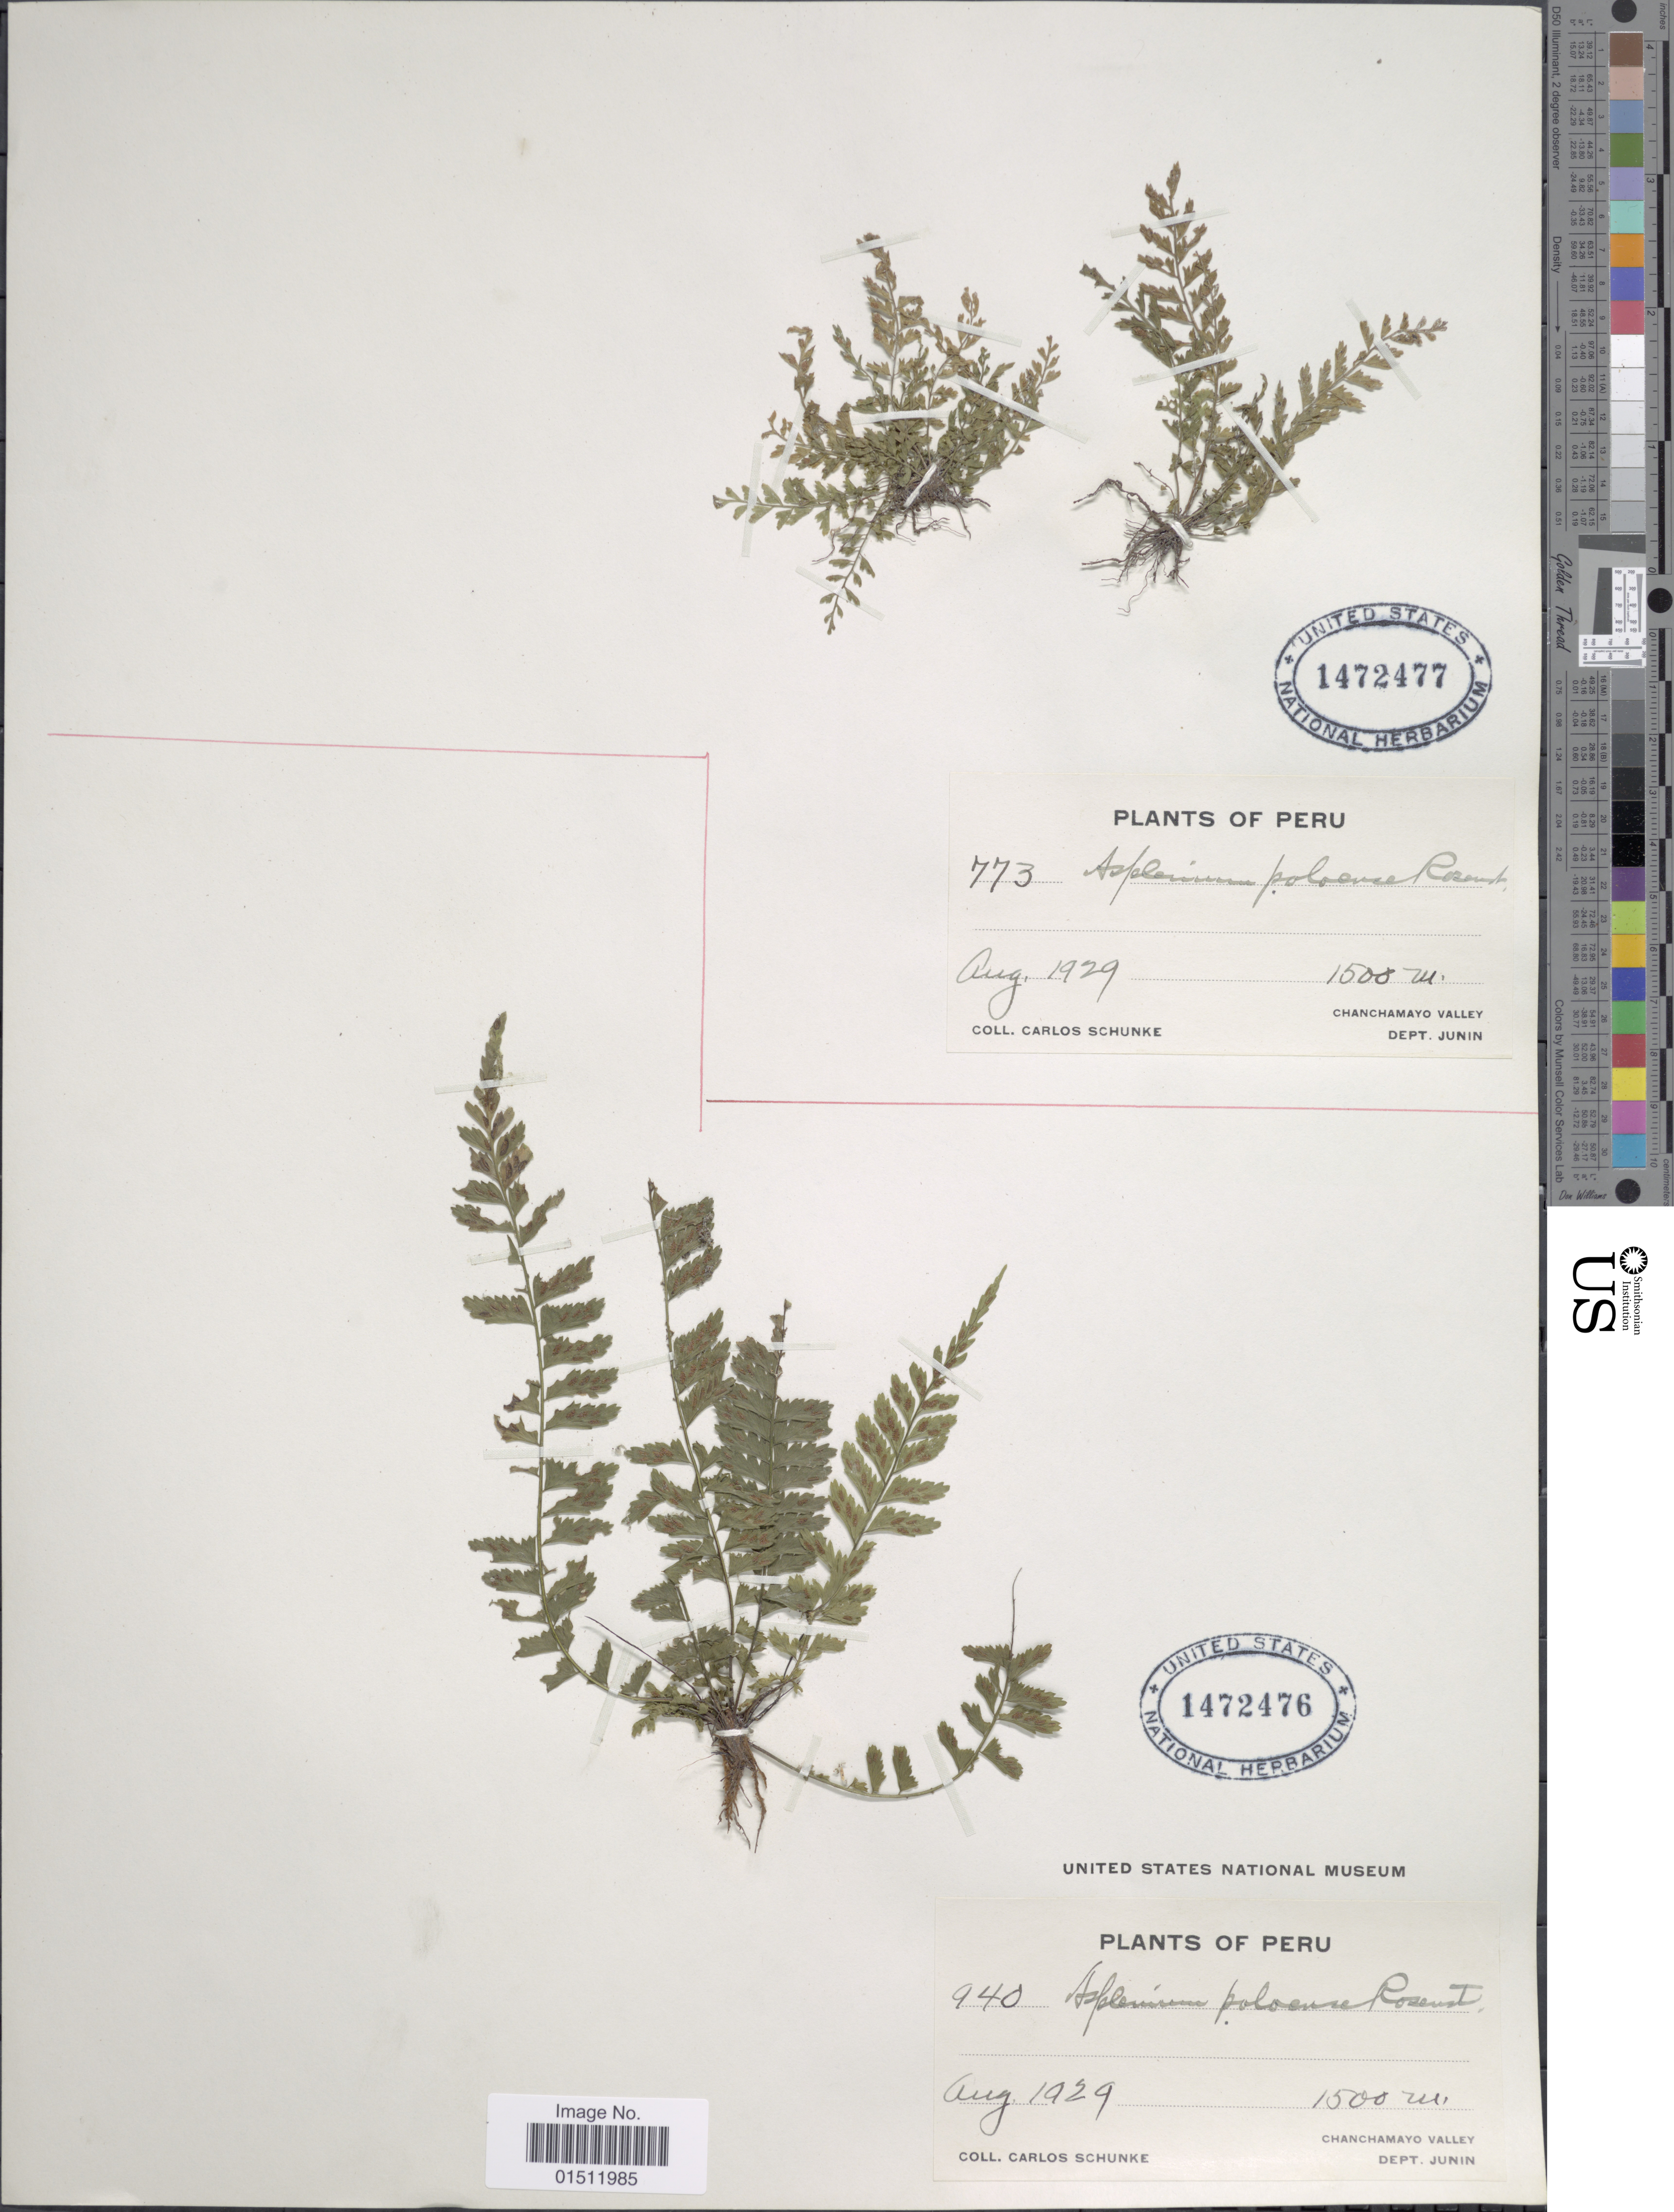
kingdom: Plantae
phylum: Tracheophyta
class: Polypodiopsida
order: Polypodiales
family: Aspleniaceae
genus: Asplenium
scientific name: Asplenium poloense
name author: Rosenst.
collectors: C. Schunke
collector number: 773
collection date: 1929-08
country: Peru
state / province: Junín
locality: Chanchamayo Valley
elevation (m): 1500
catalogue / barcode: US 1472477